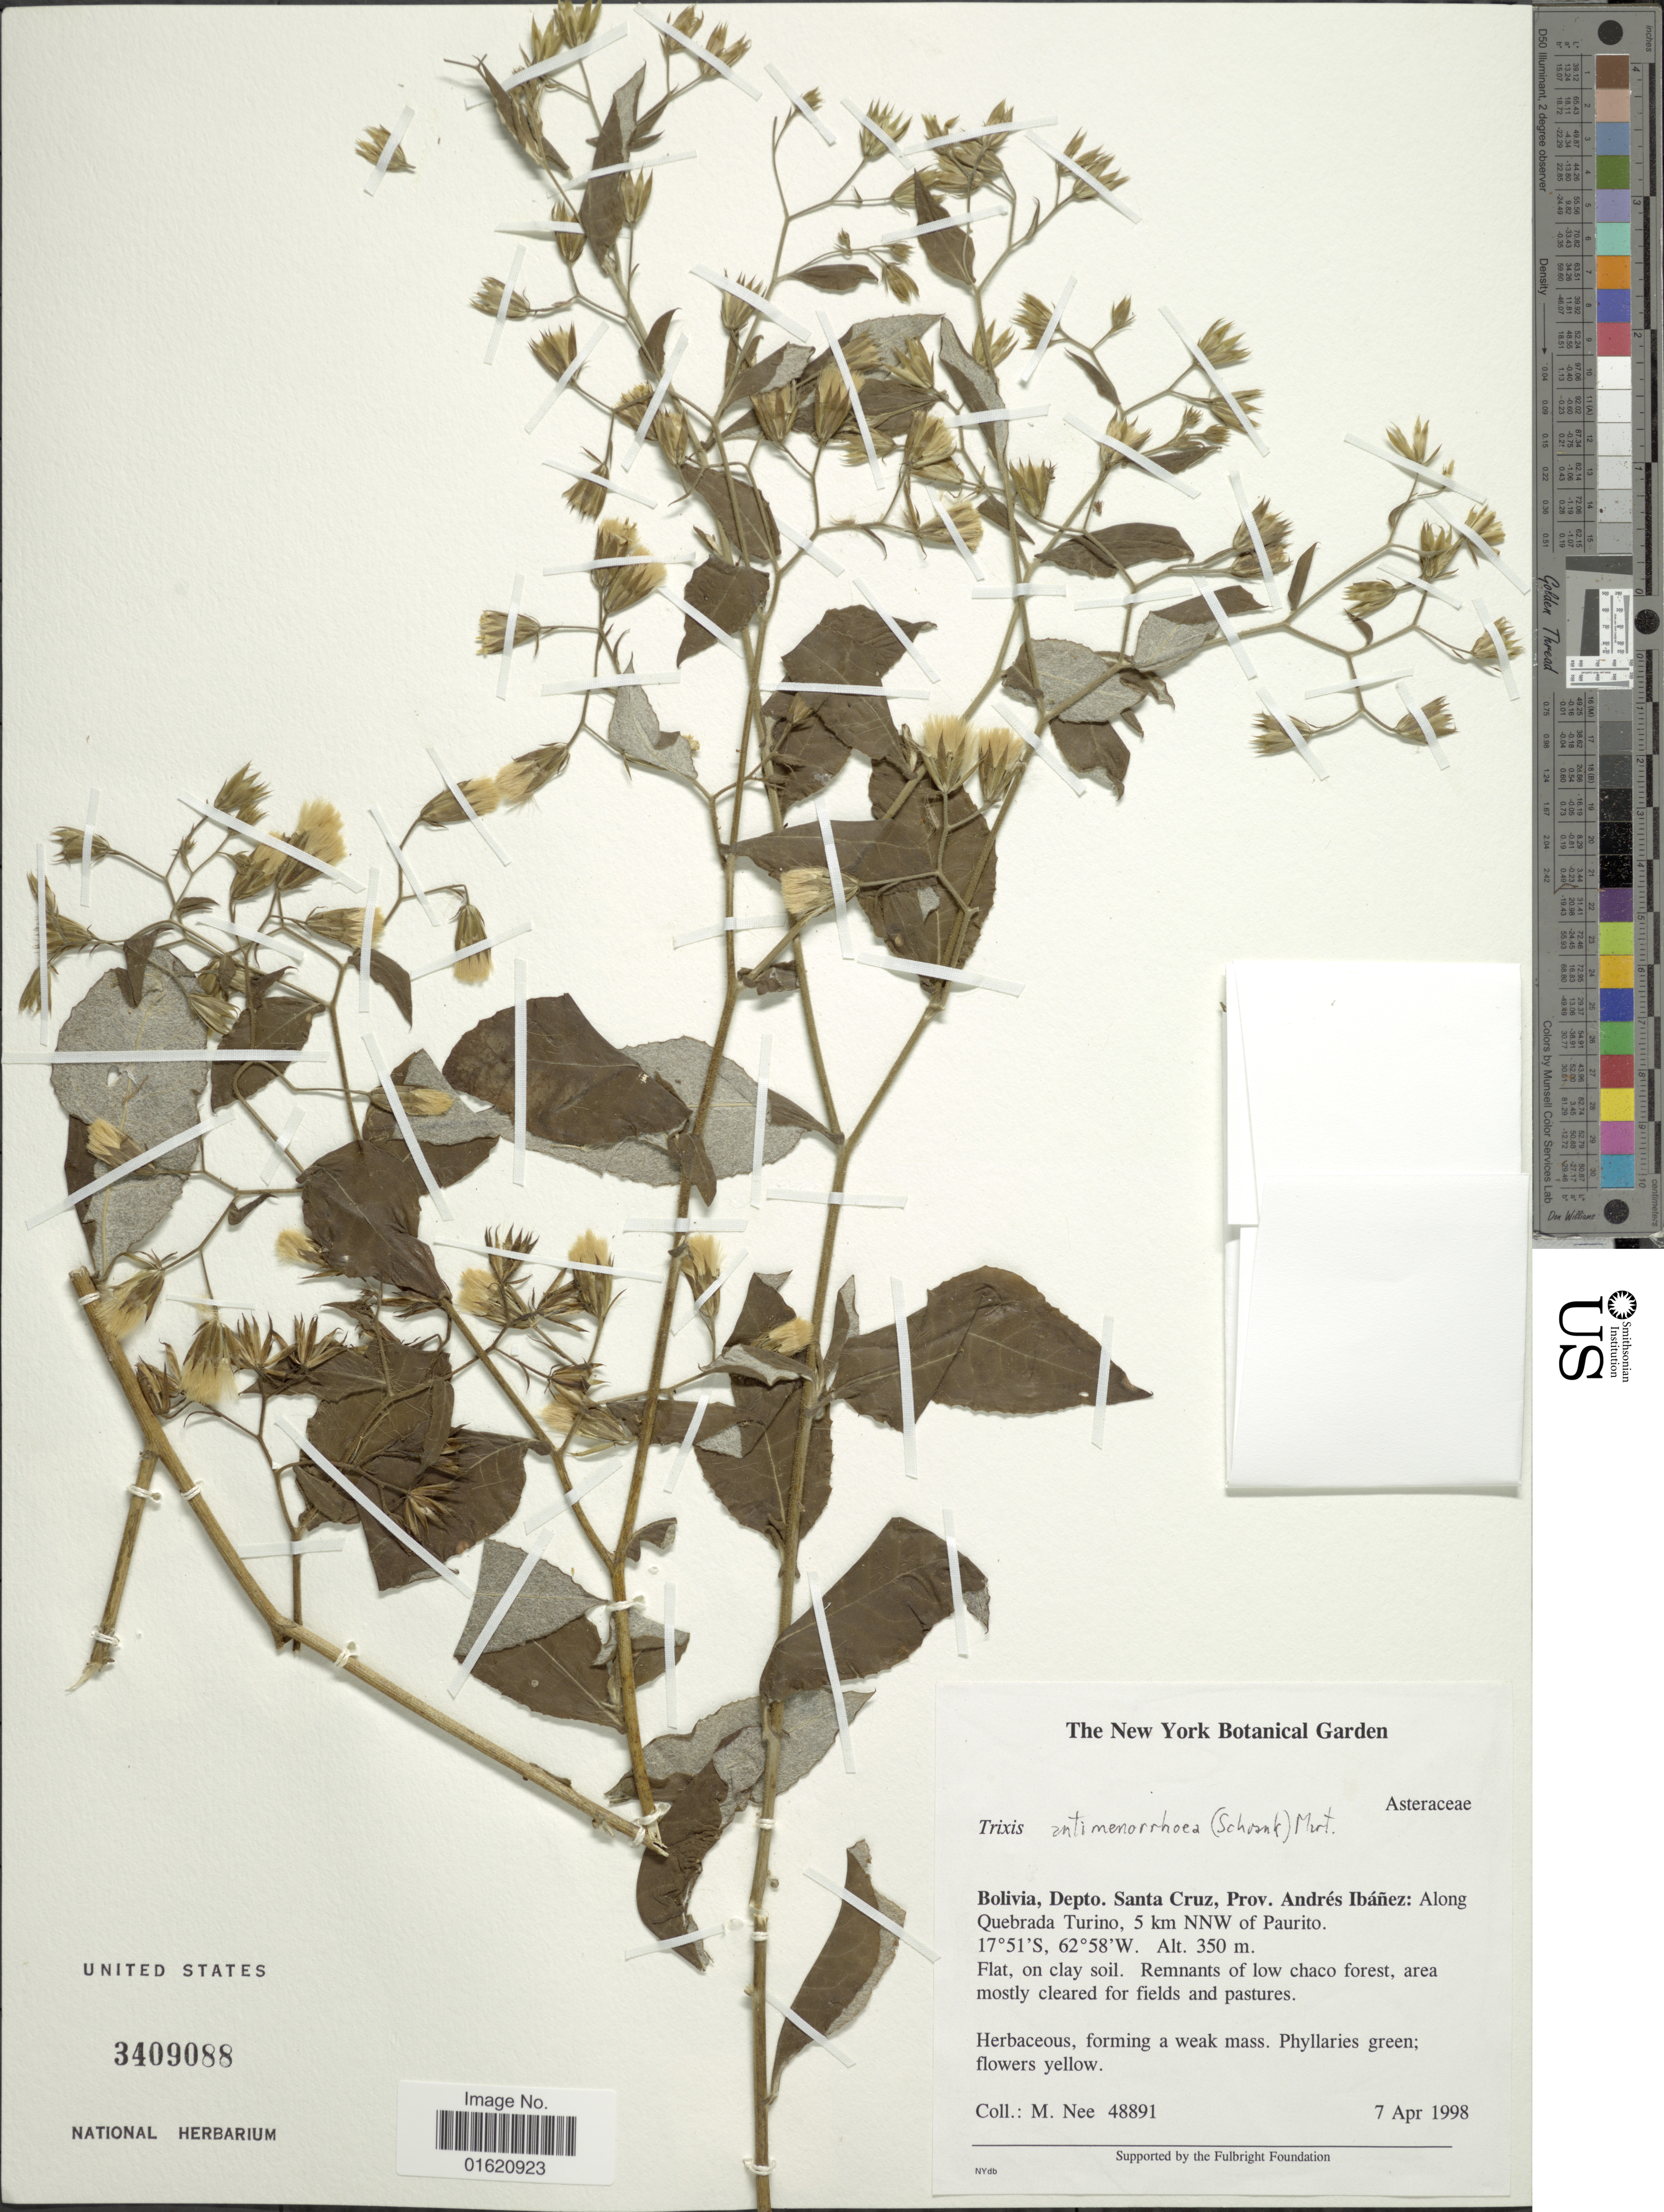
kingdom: Plantae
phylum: Tracheophyta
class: Magnoliopsida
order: Asterales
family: Asteraceae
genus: Trixis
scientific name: Trixis antimenorrhoea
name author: (Schrank) Mart. ex Kuntze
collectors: M. Nee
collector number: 48891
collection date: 1998-04-07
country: Bolivia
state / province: Santa Cruz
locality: Prov. Andrés Ibáñes, along Quebrada Turino, 5 km NNW of Paurito, remnants of low chaco forest, area mostly cleared for fields and pastures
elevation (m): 350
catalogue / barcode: US 3409088